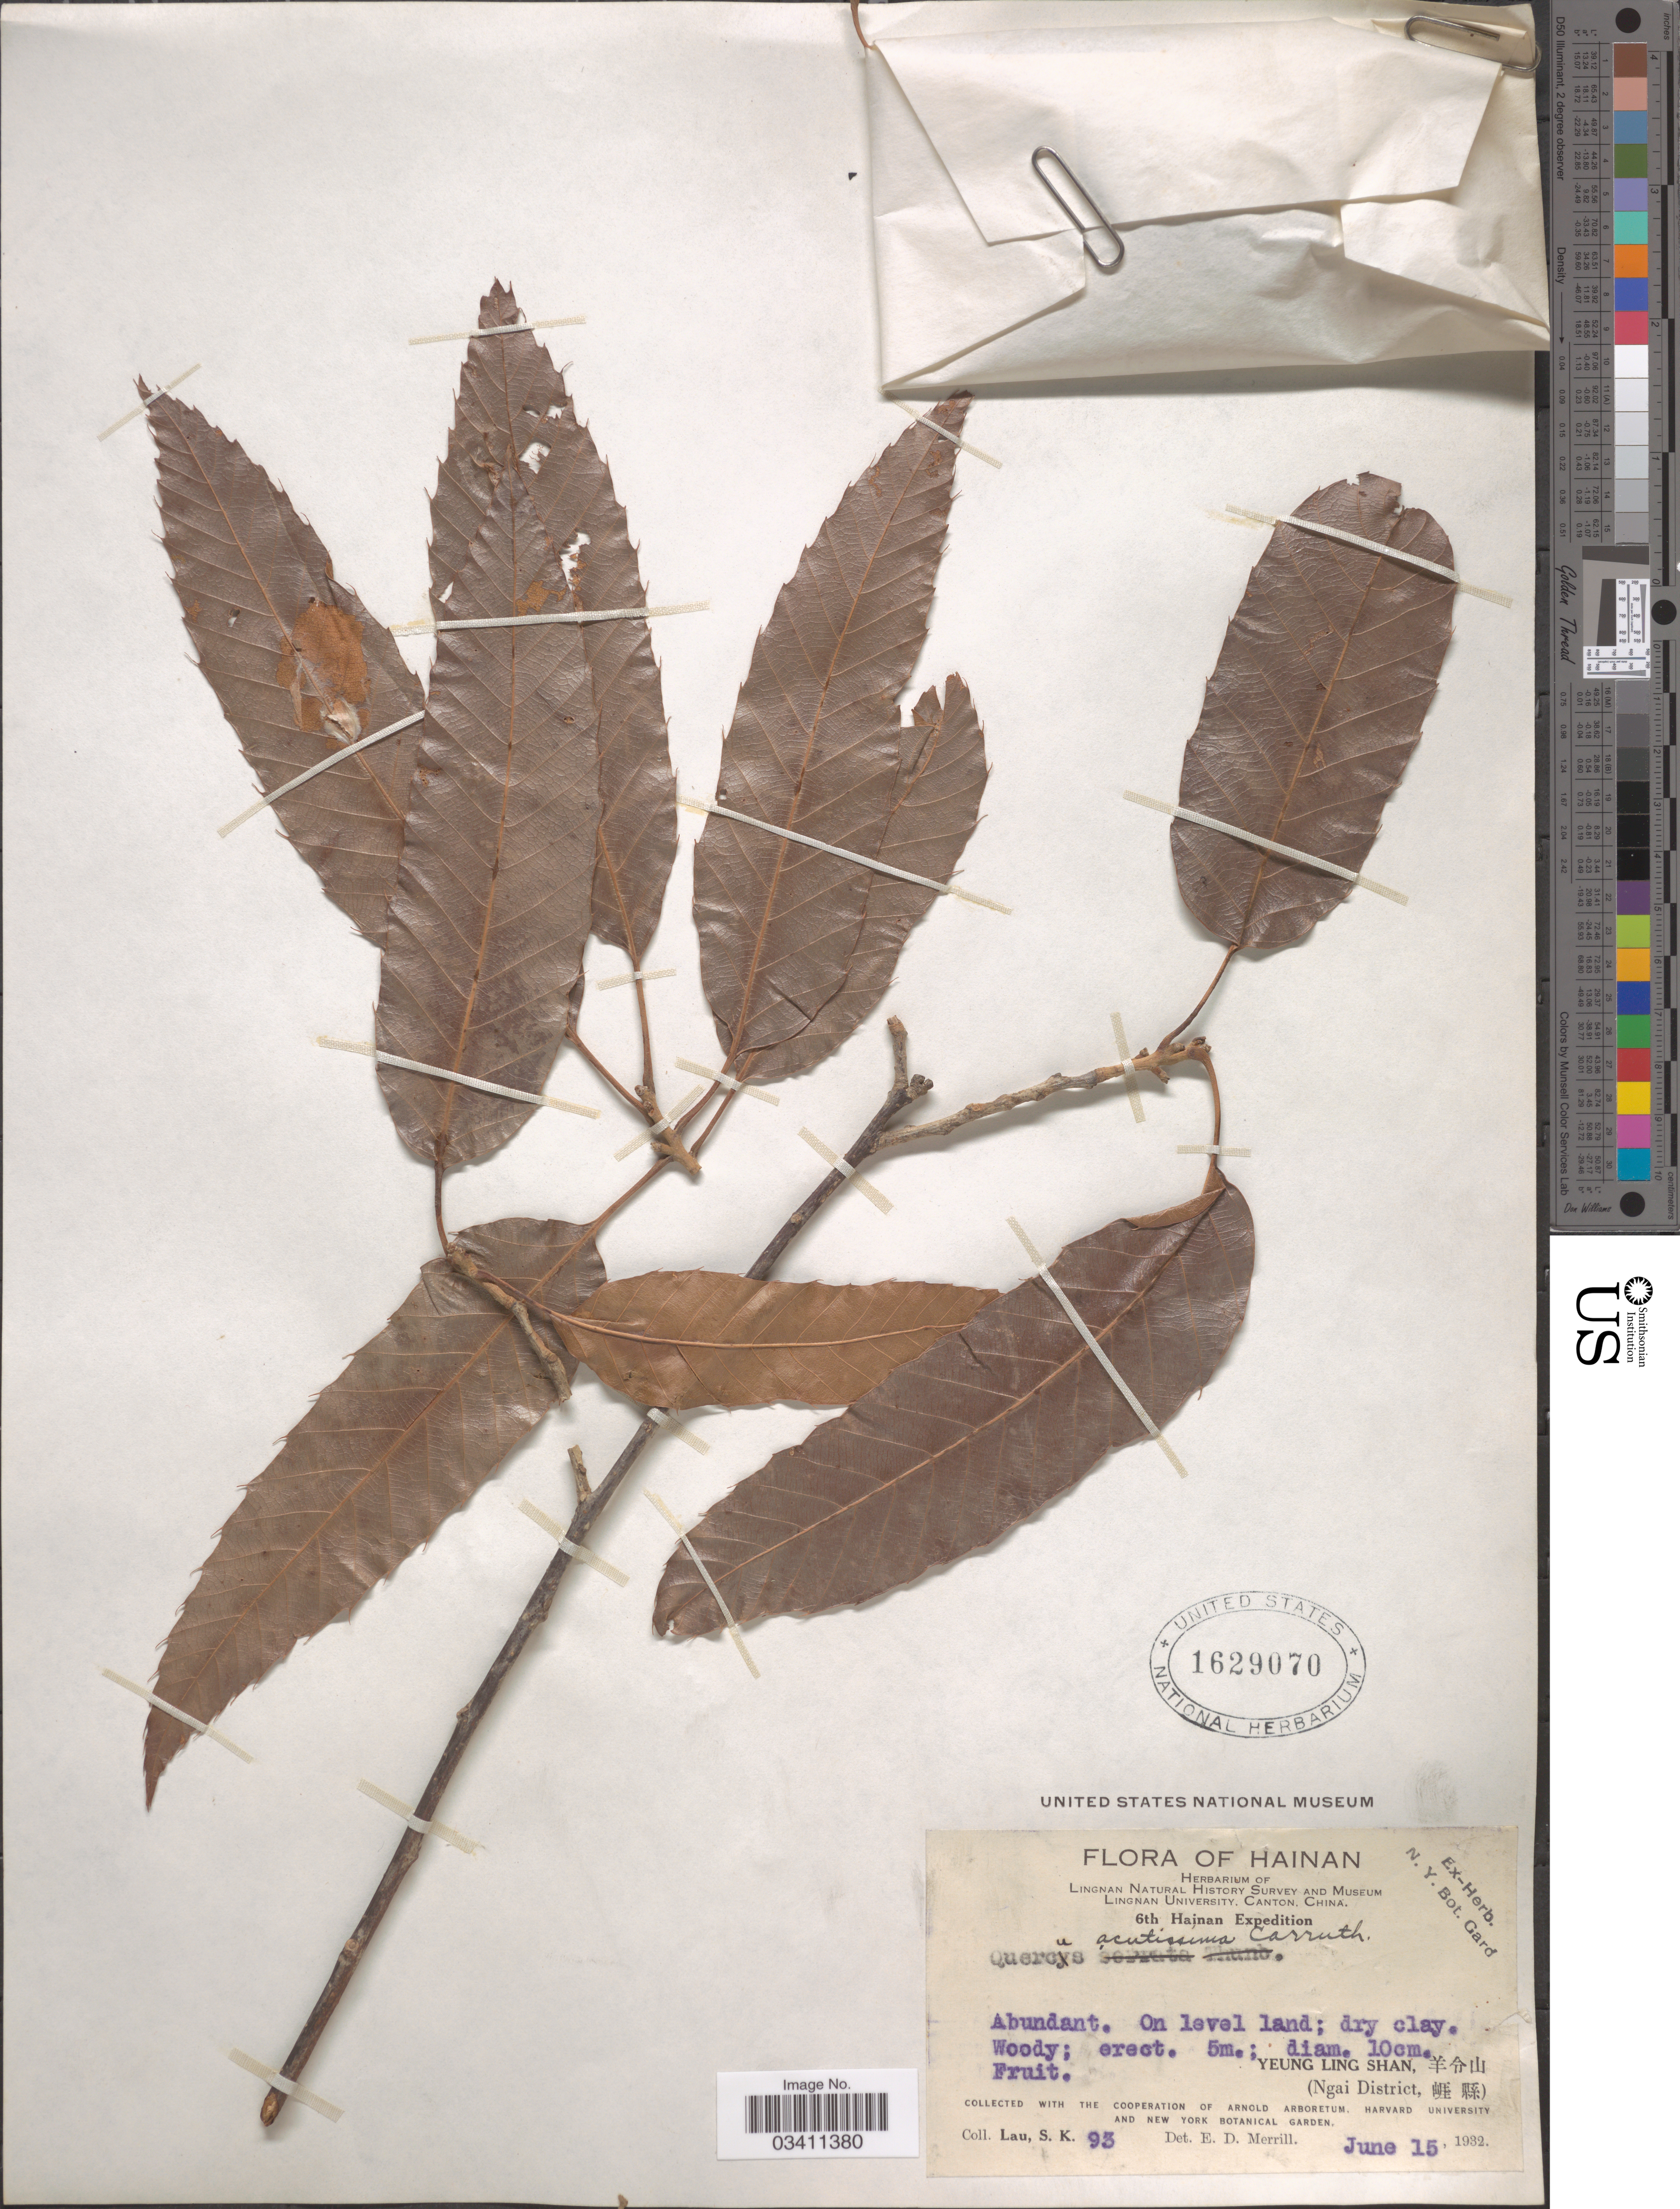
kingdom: Plantae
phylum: Tracheophyta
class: Magnoliopsida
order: Fagales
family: Fagaceae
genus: Quercus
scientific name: Quercus acutissima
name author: Carruth.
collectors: S. K. Lau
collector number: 93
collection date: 1932-06-15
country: China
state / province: Hainan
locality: Yeung Ling Shan, Ngai District.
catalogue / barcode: US 1629070